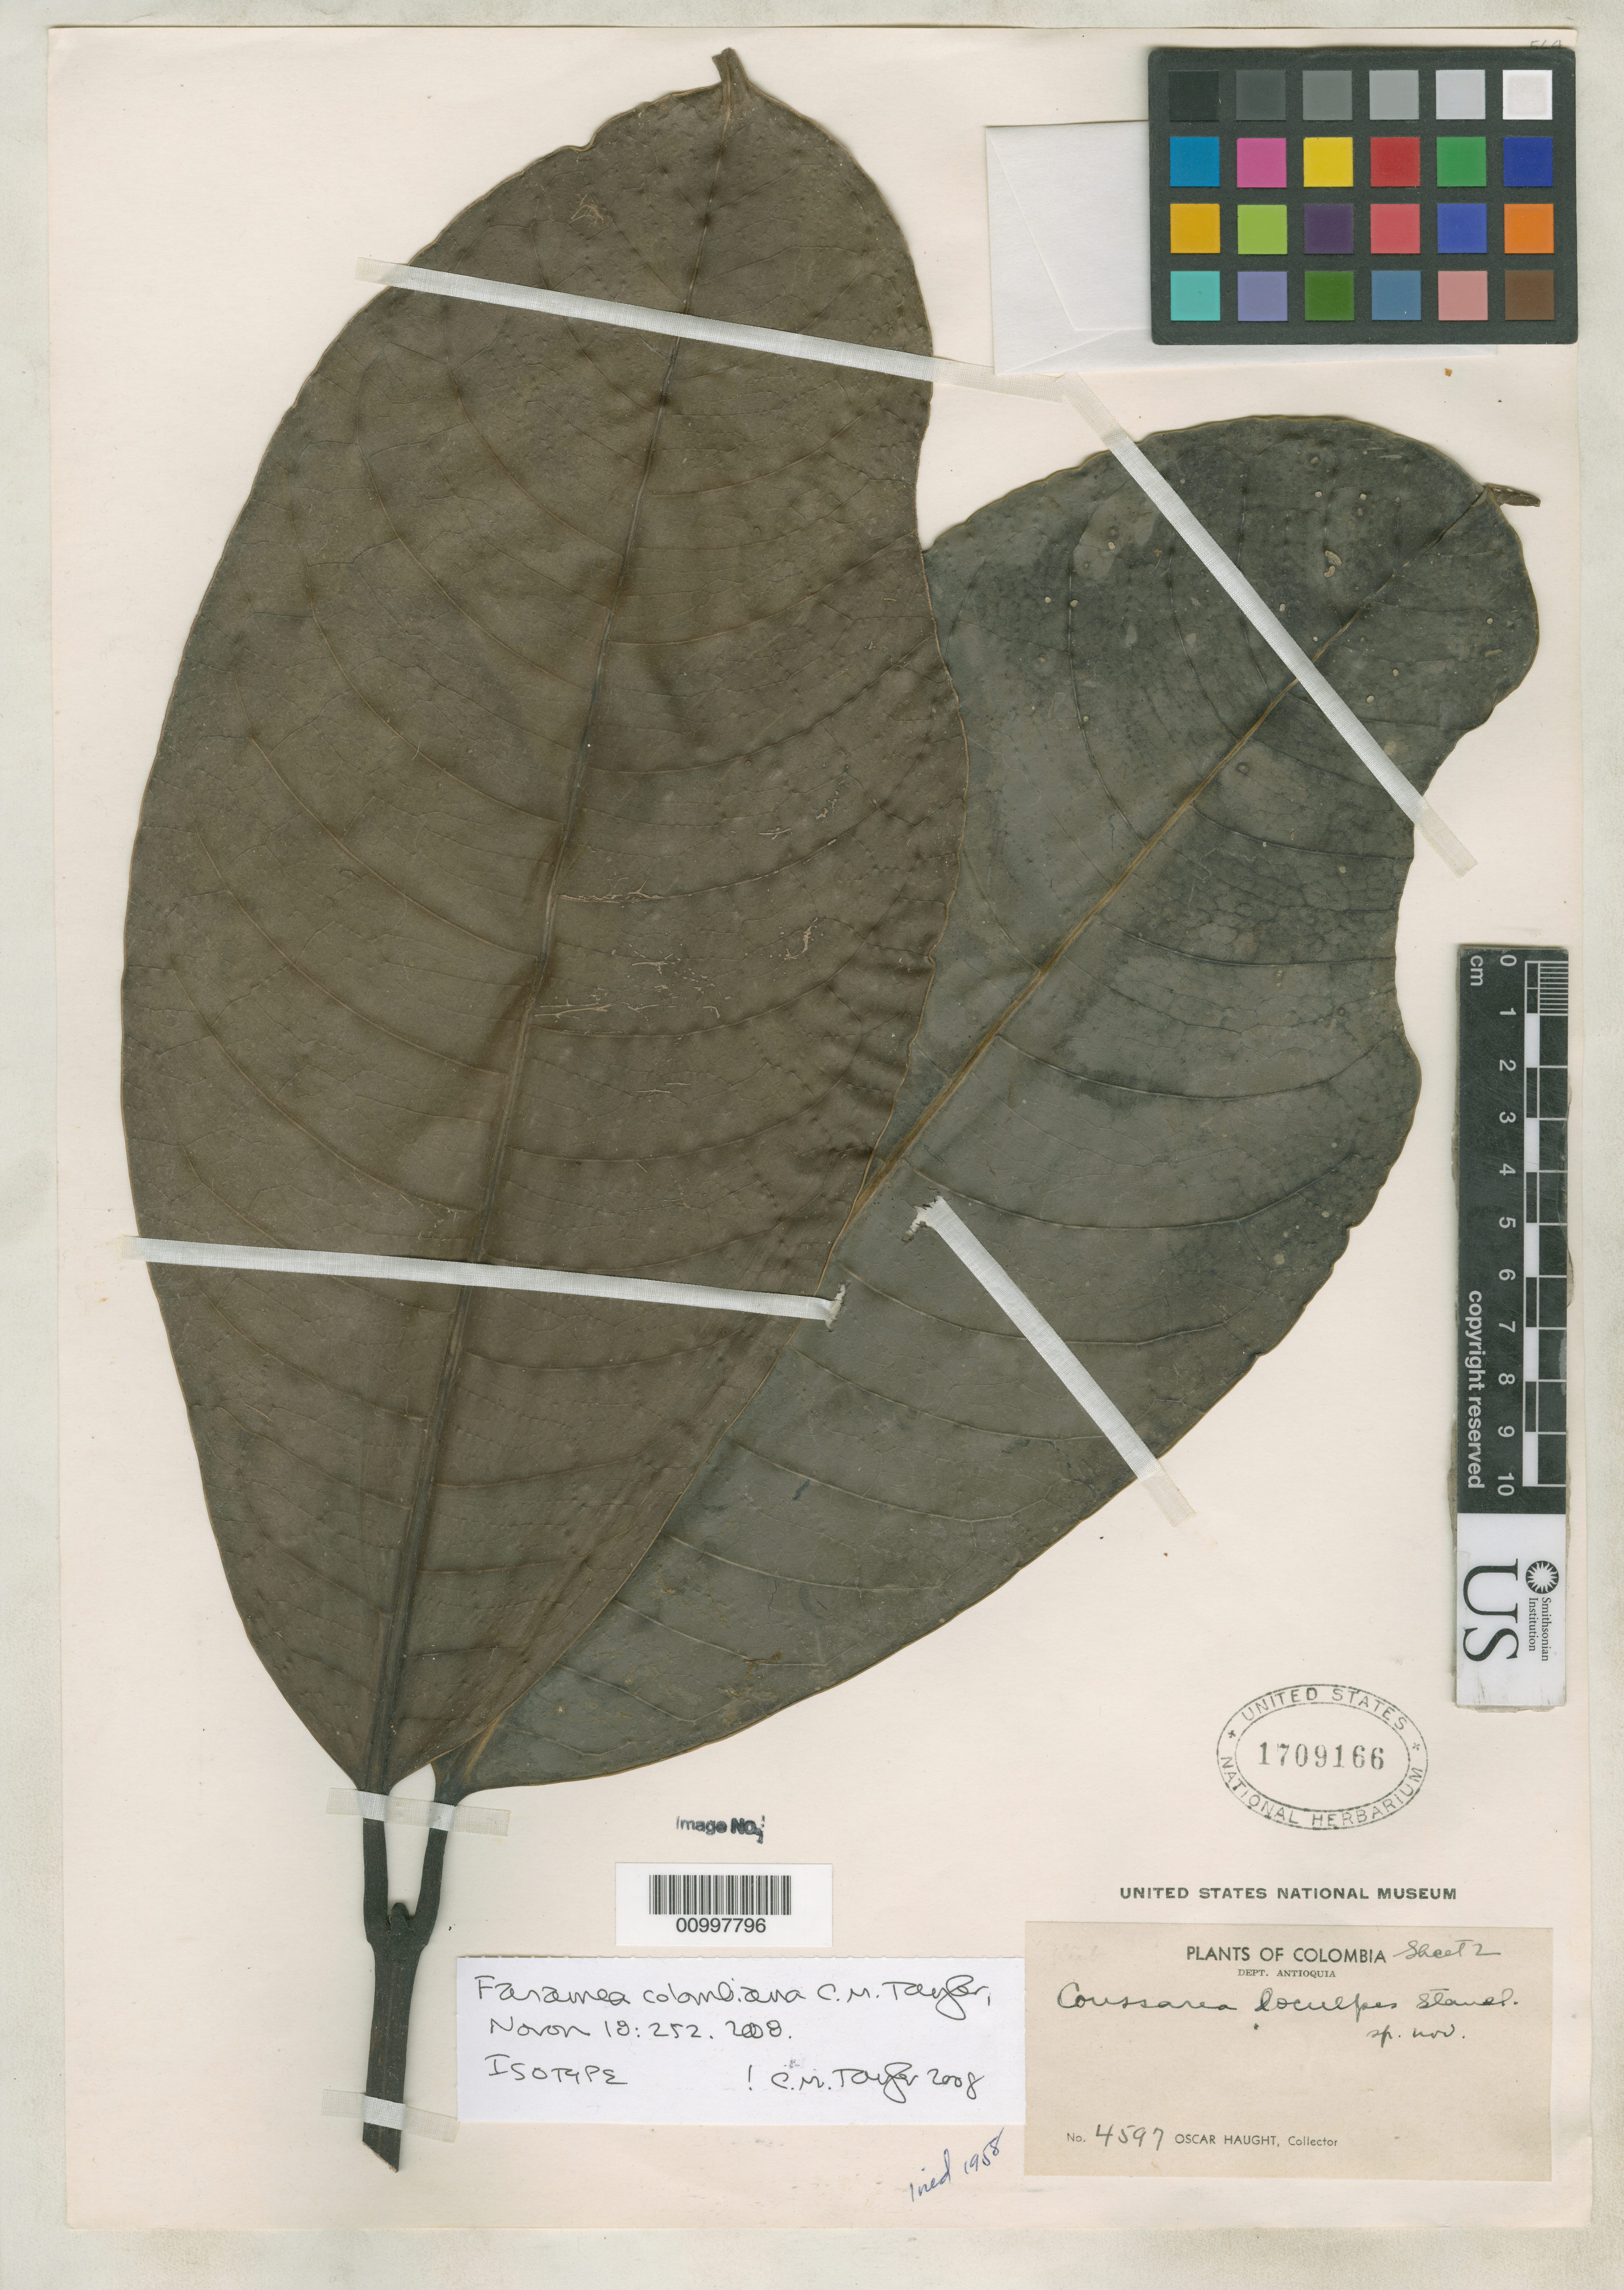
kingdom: Plantae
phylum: Tracheophyta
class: Magnoliopsida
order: Gentianales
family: Rubiaceae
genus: Faramea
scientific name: Faramea colombiana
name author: C.M. Taylor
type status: Holotype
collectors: O. Haught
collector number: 4597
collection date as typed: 24 Apr 1945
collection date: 1945-04-24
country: Colombia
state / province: Antioquia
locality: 6 km South of Guapá and about 60 km South of Turbo.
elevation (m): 60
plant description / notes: Annotated by C.M. Taylor (2008) as "isotype", but as originally designated "sheet 2" of USNH 1709167 should be considered second sheet of holotype.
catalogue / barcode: US 1709166